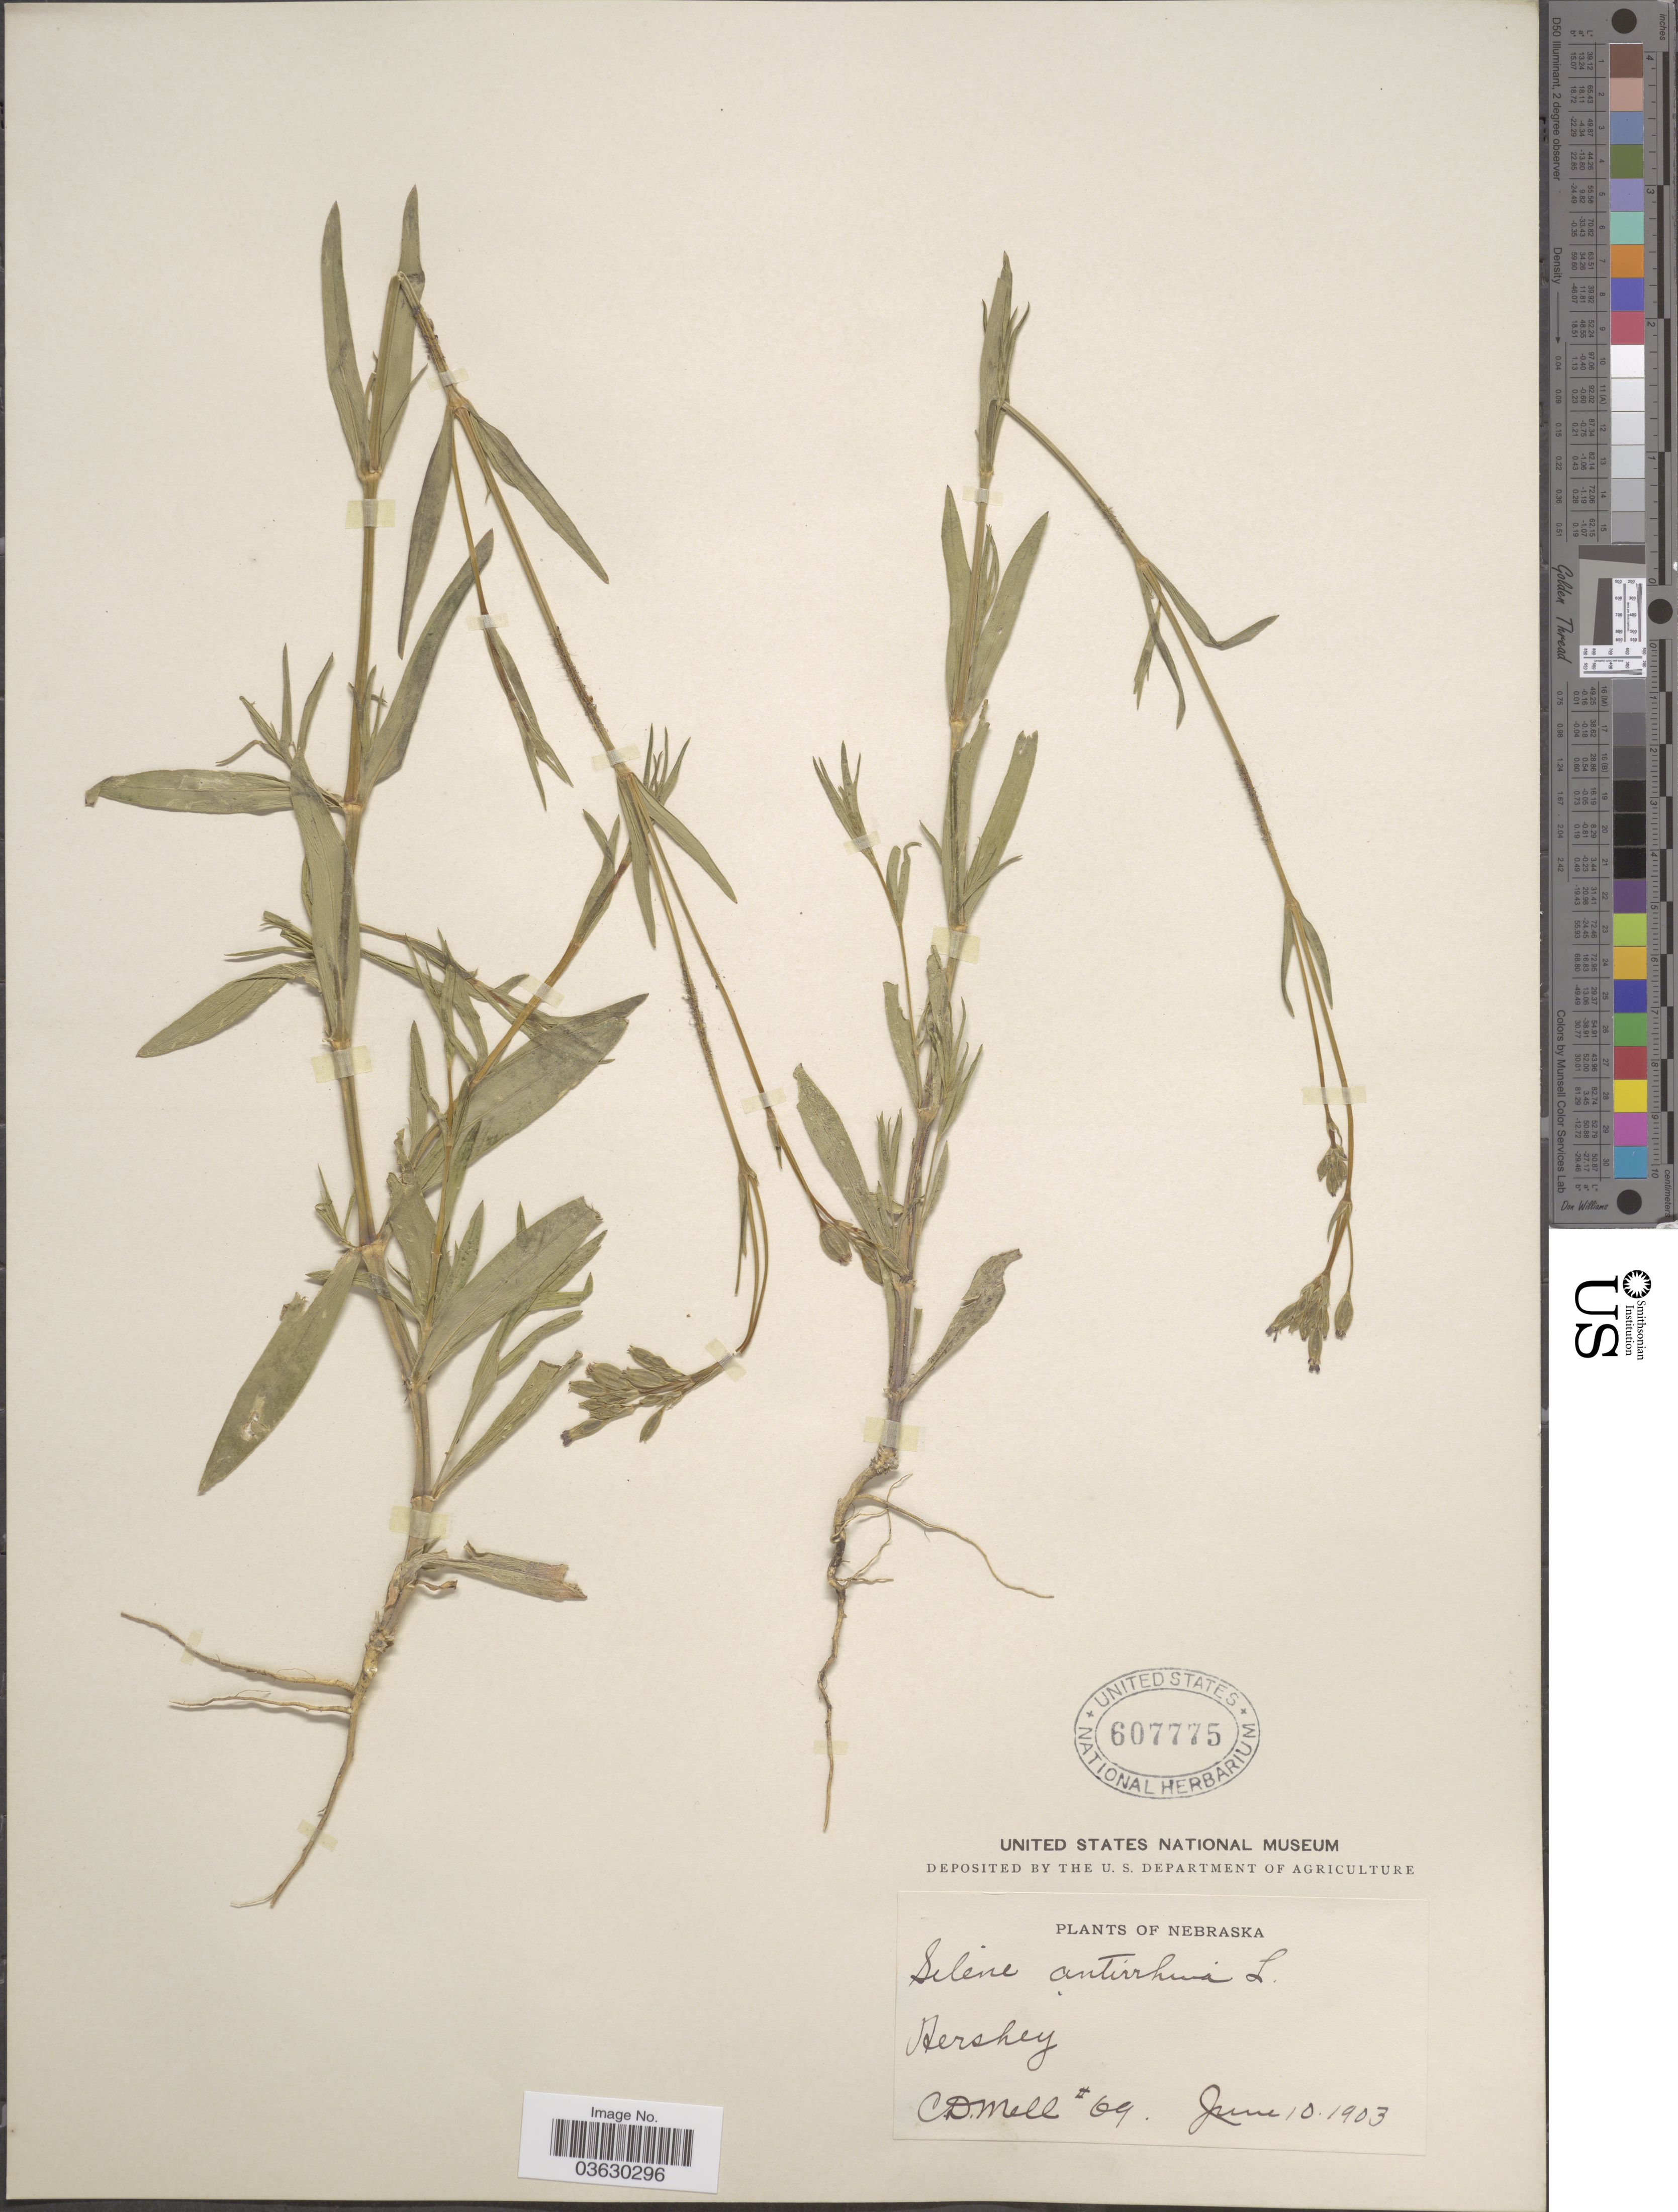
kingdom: Plantae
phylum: Tracheophyta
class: Magnoliopsida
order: Caryophyllales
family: Caryophyllaceae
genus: Silene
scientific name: Silene antirrhina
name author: L.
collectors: C. D. Mell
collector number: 69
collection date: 1903-06-10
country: United States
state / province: Nebraska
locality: Hershey.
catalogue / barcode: US 607775